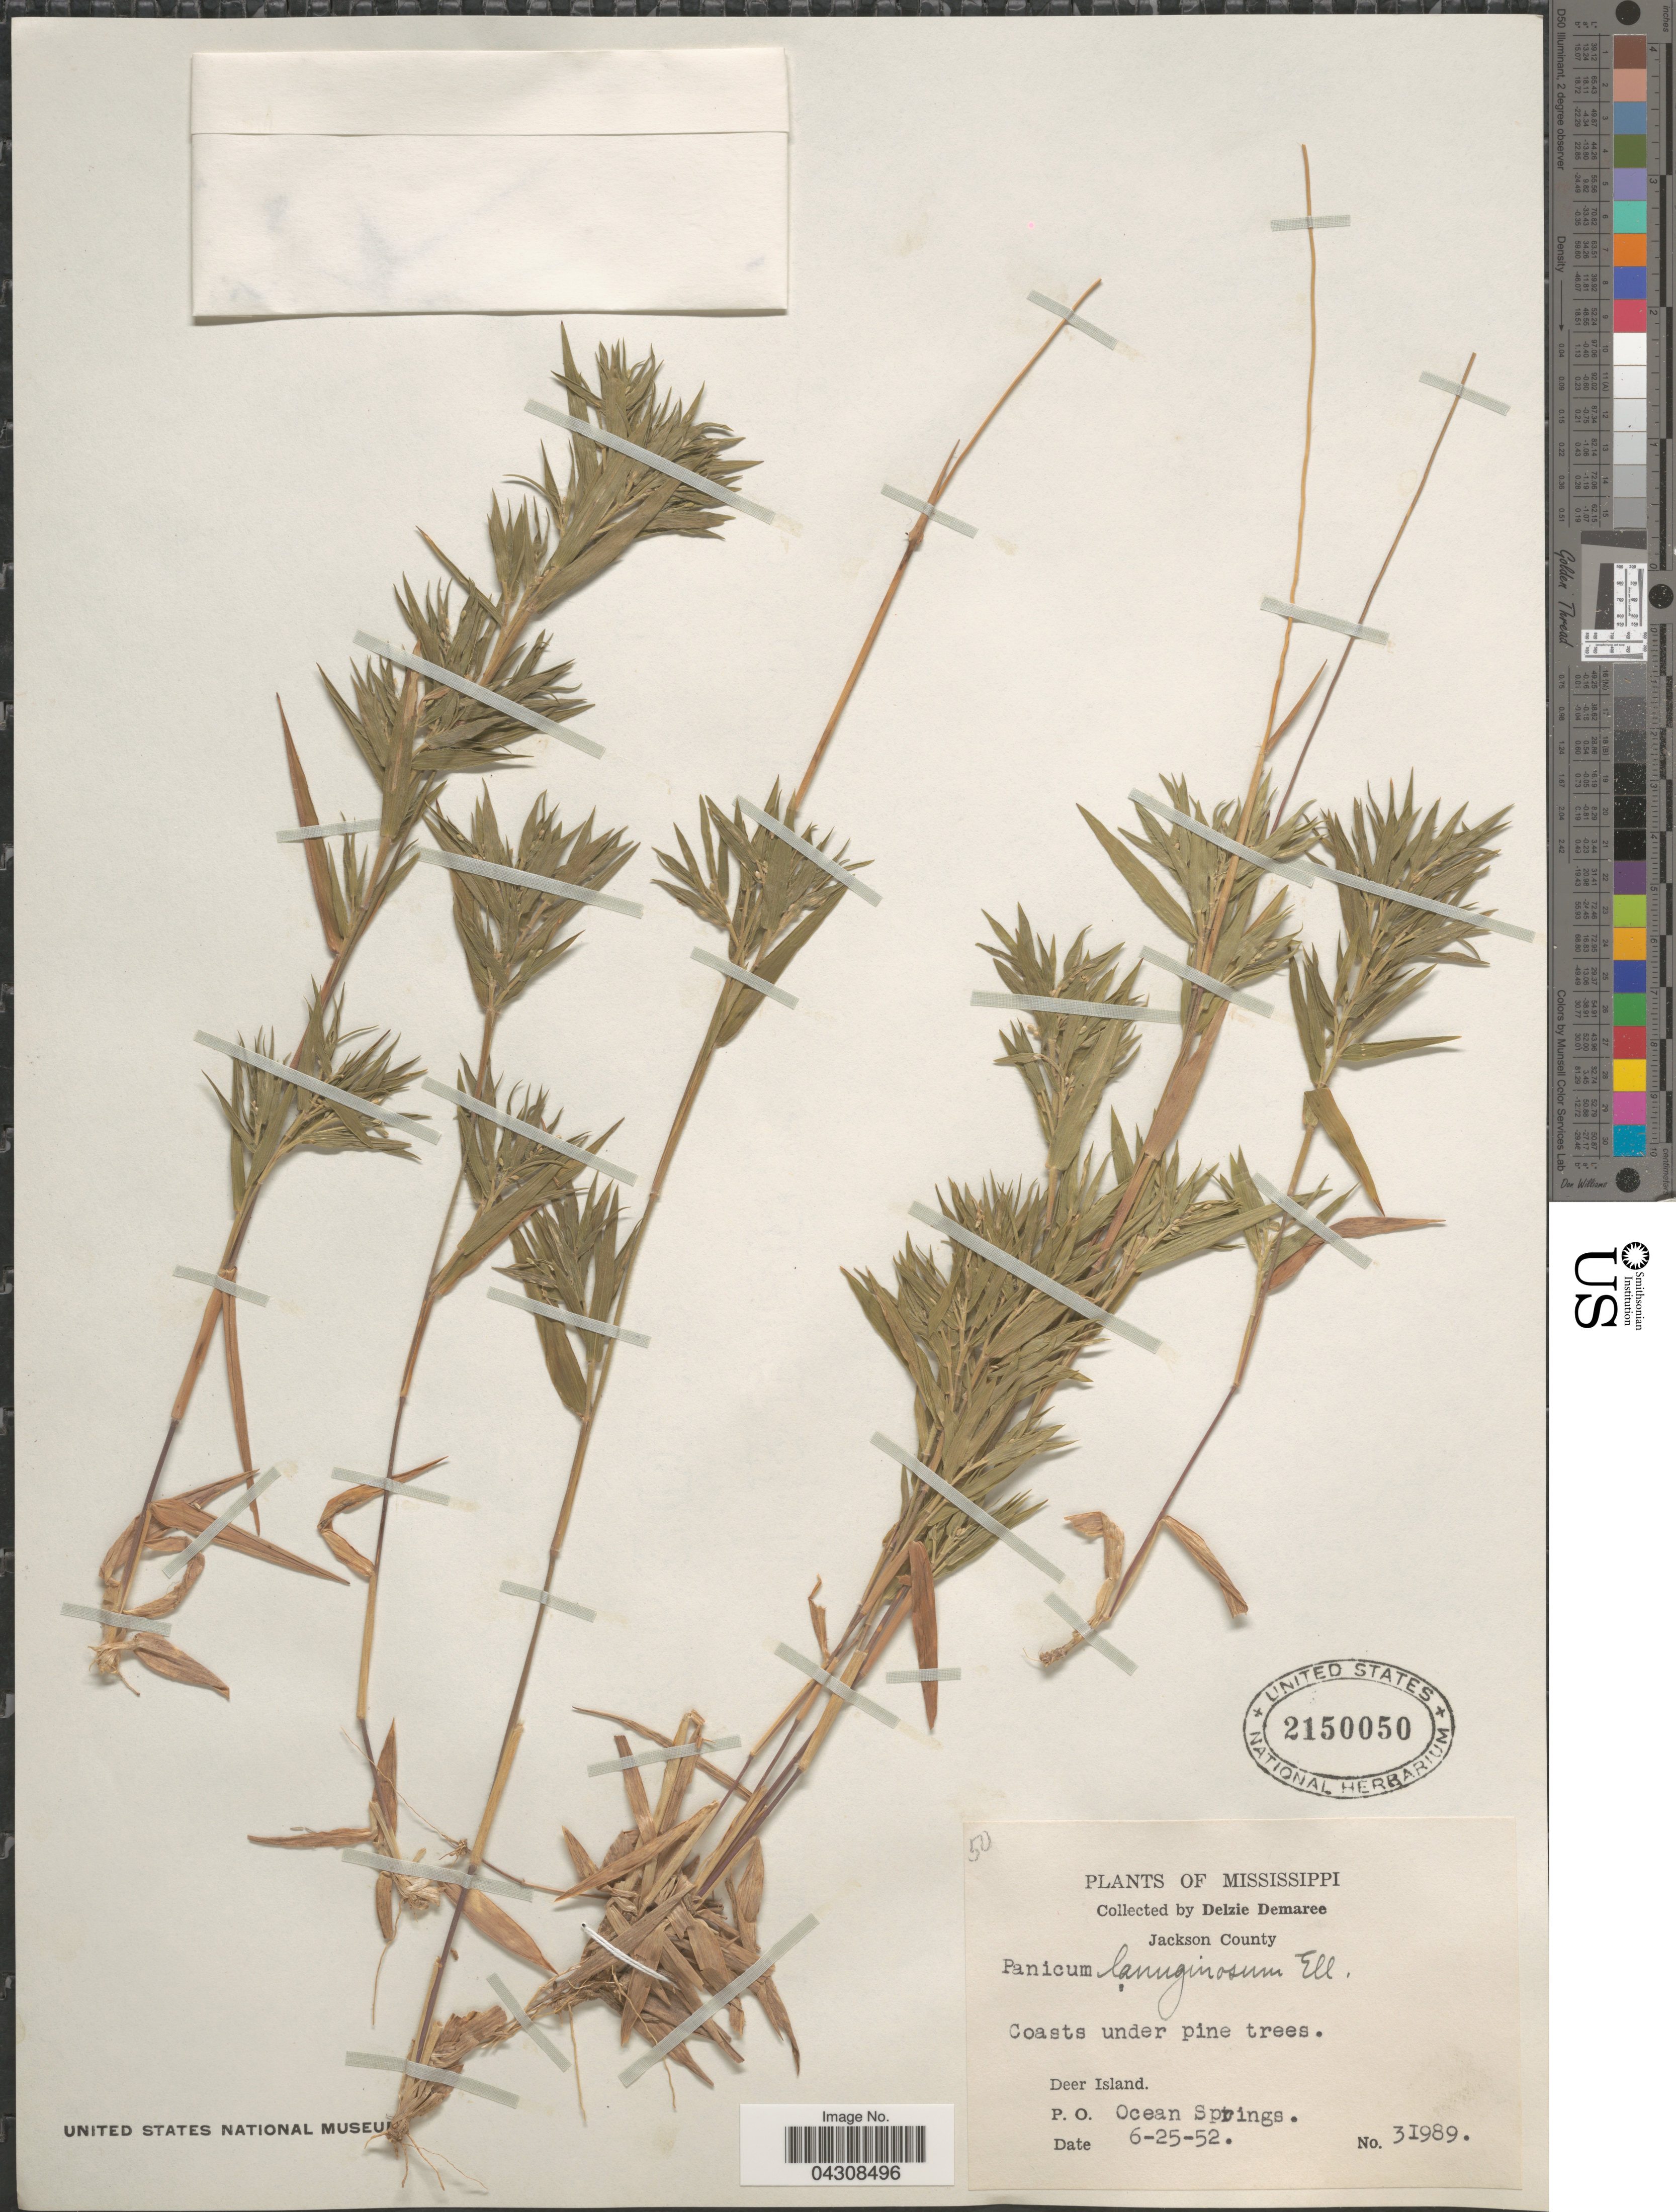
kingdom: Plantae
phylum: Tracheophyta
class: Liliopsida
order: Poales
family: Poaceae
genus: Dichanthelium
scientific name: Dichanthelium acuminatum var. acuminatum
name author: (Sw.) Gould & C.A. Clark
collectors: D. Demaree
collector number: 31989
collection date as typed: Transcribed d/m/y: 25/6/52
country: United States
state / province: Mississippi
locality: Jackson County. Coasts under pine trees. Deer Island. P.O. Ocean Springs.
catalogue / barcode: US 2150050